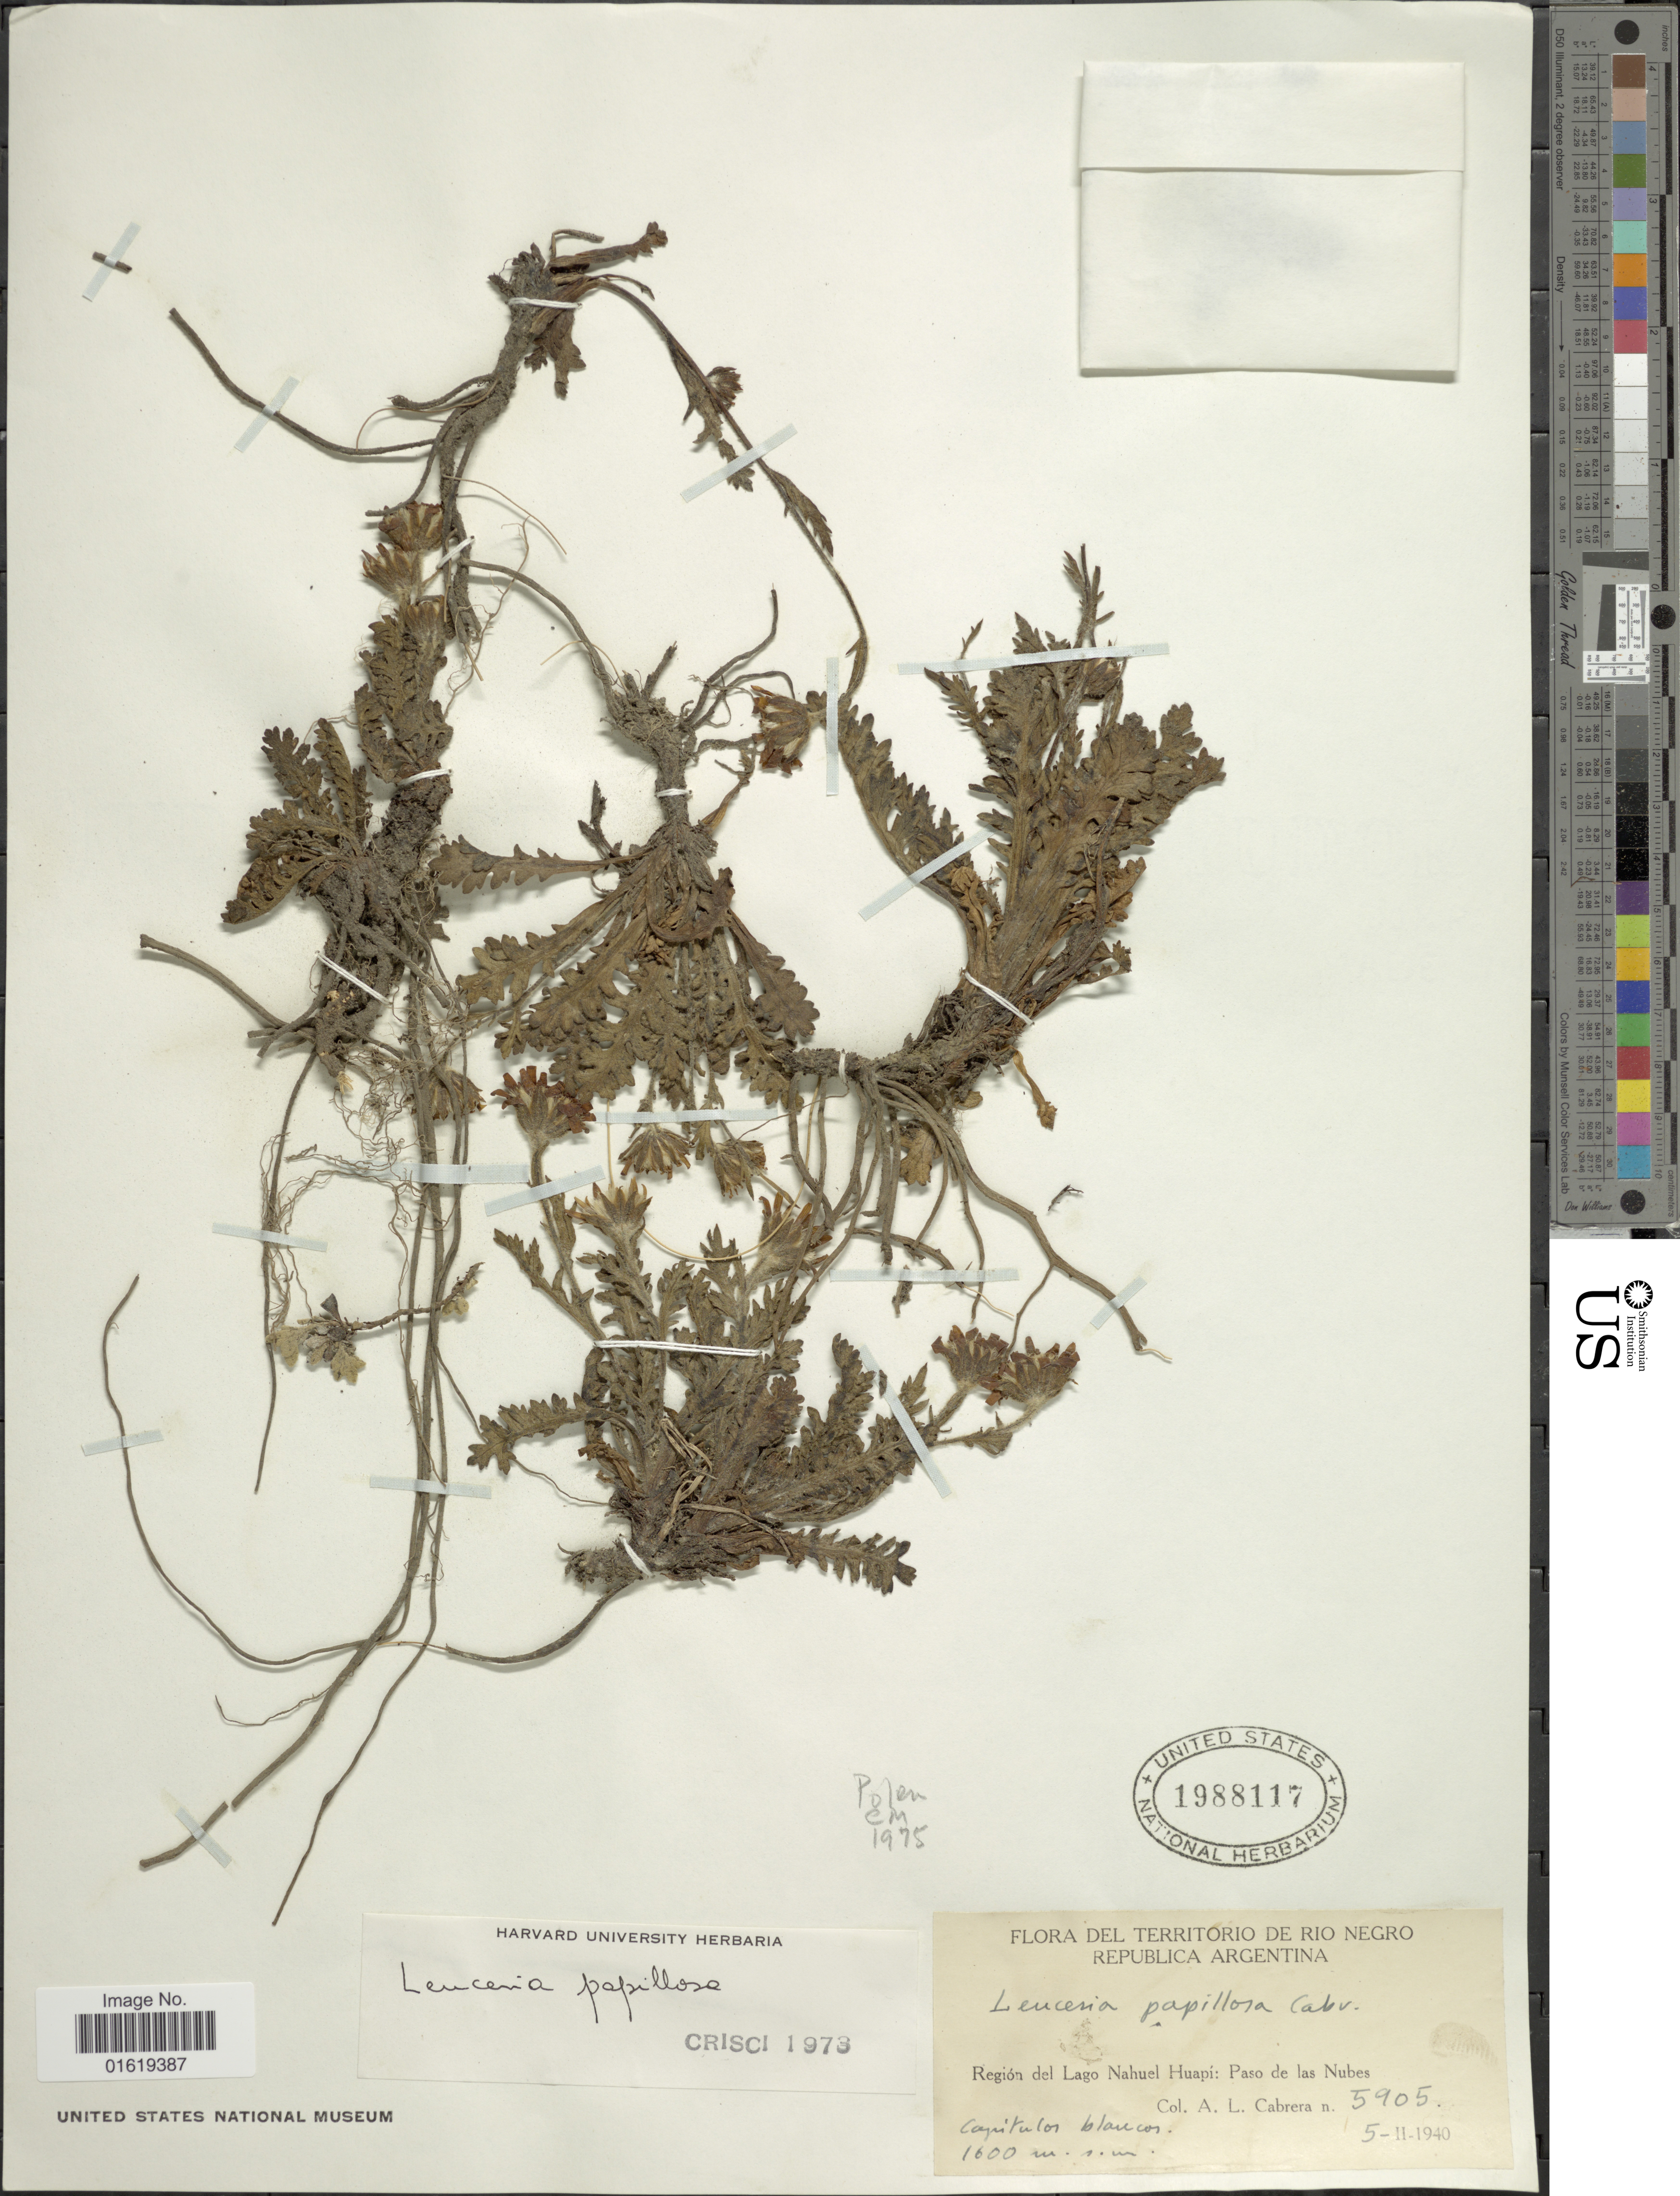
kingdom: Plantae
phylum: Tracheophyta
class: Magnoliopsida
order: Asterales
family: Asteraceae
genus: Leucheria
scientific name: Leucheria papillosa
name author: Cabrera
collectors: A. L. Cabrera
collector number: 5905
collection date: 1940-02-05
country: Argentina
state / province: Rio Negro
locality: Del Territorio de Rio Negro. Republica Argentina. Región del Lago Nahuel Huapí: paso de las Nubes.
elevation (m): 1600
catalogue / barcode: US 1988117